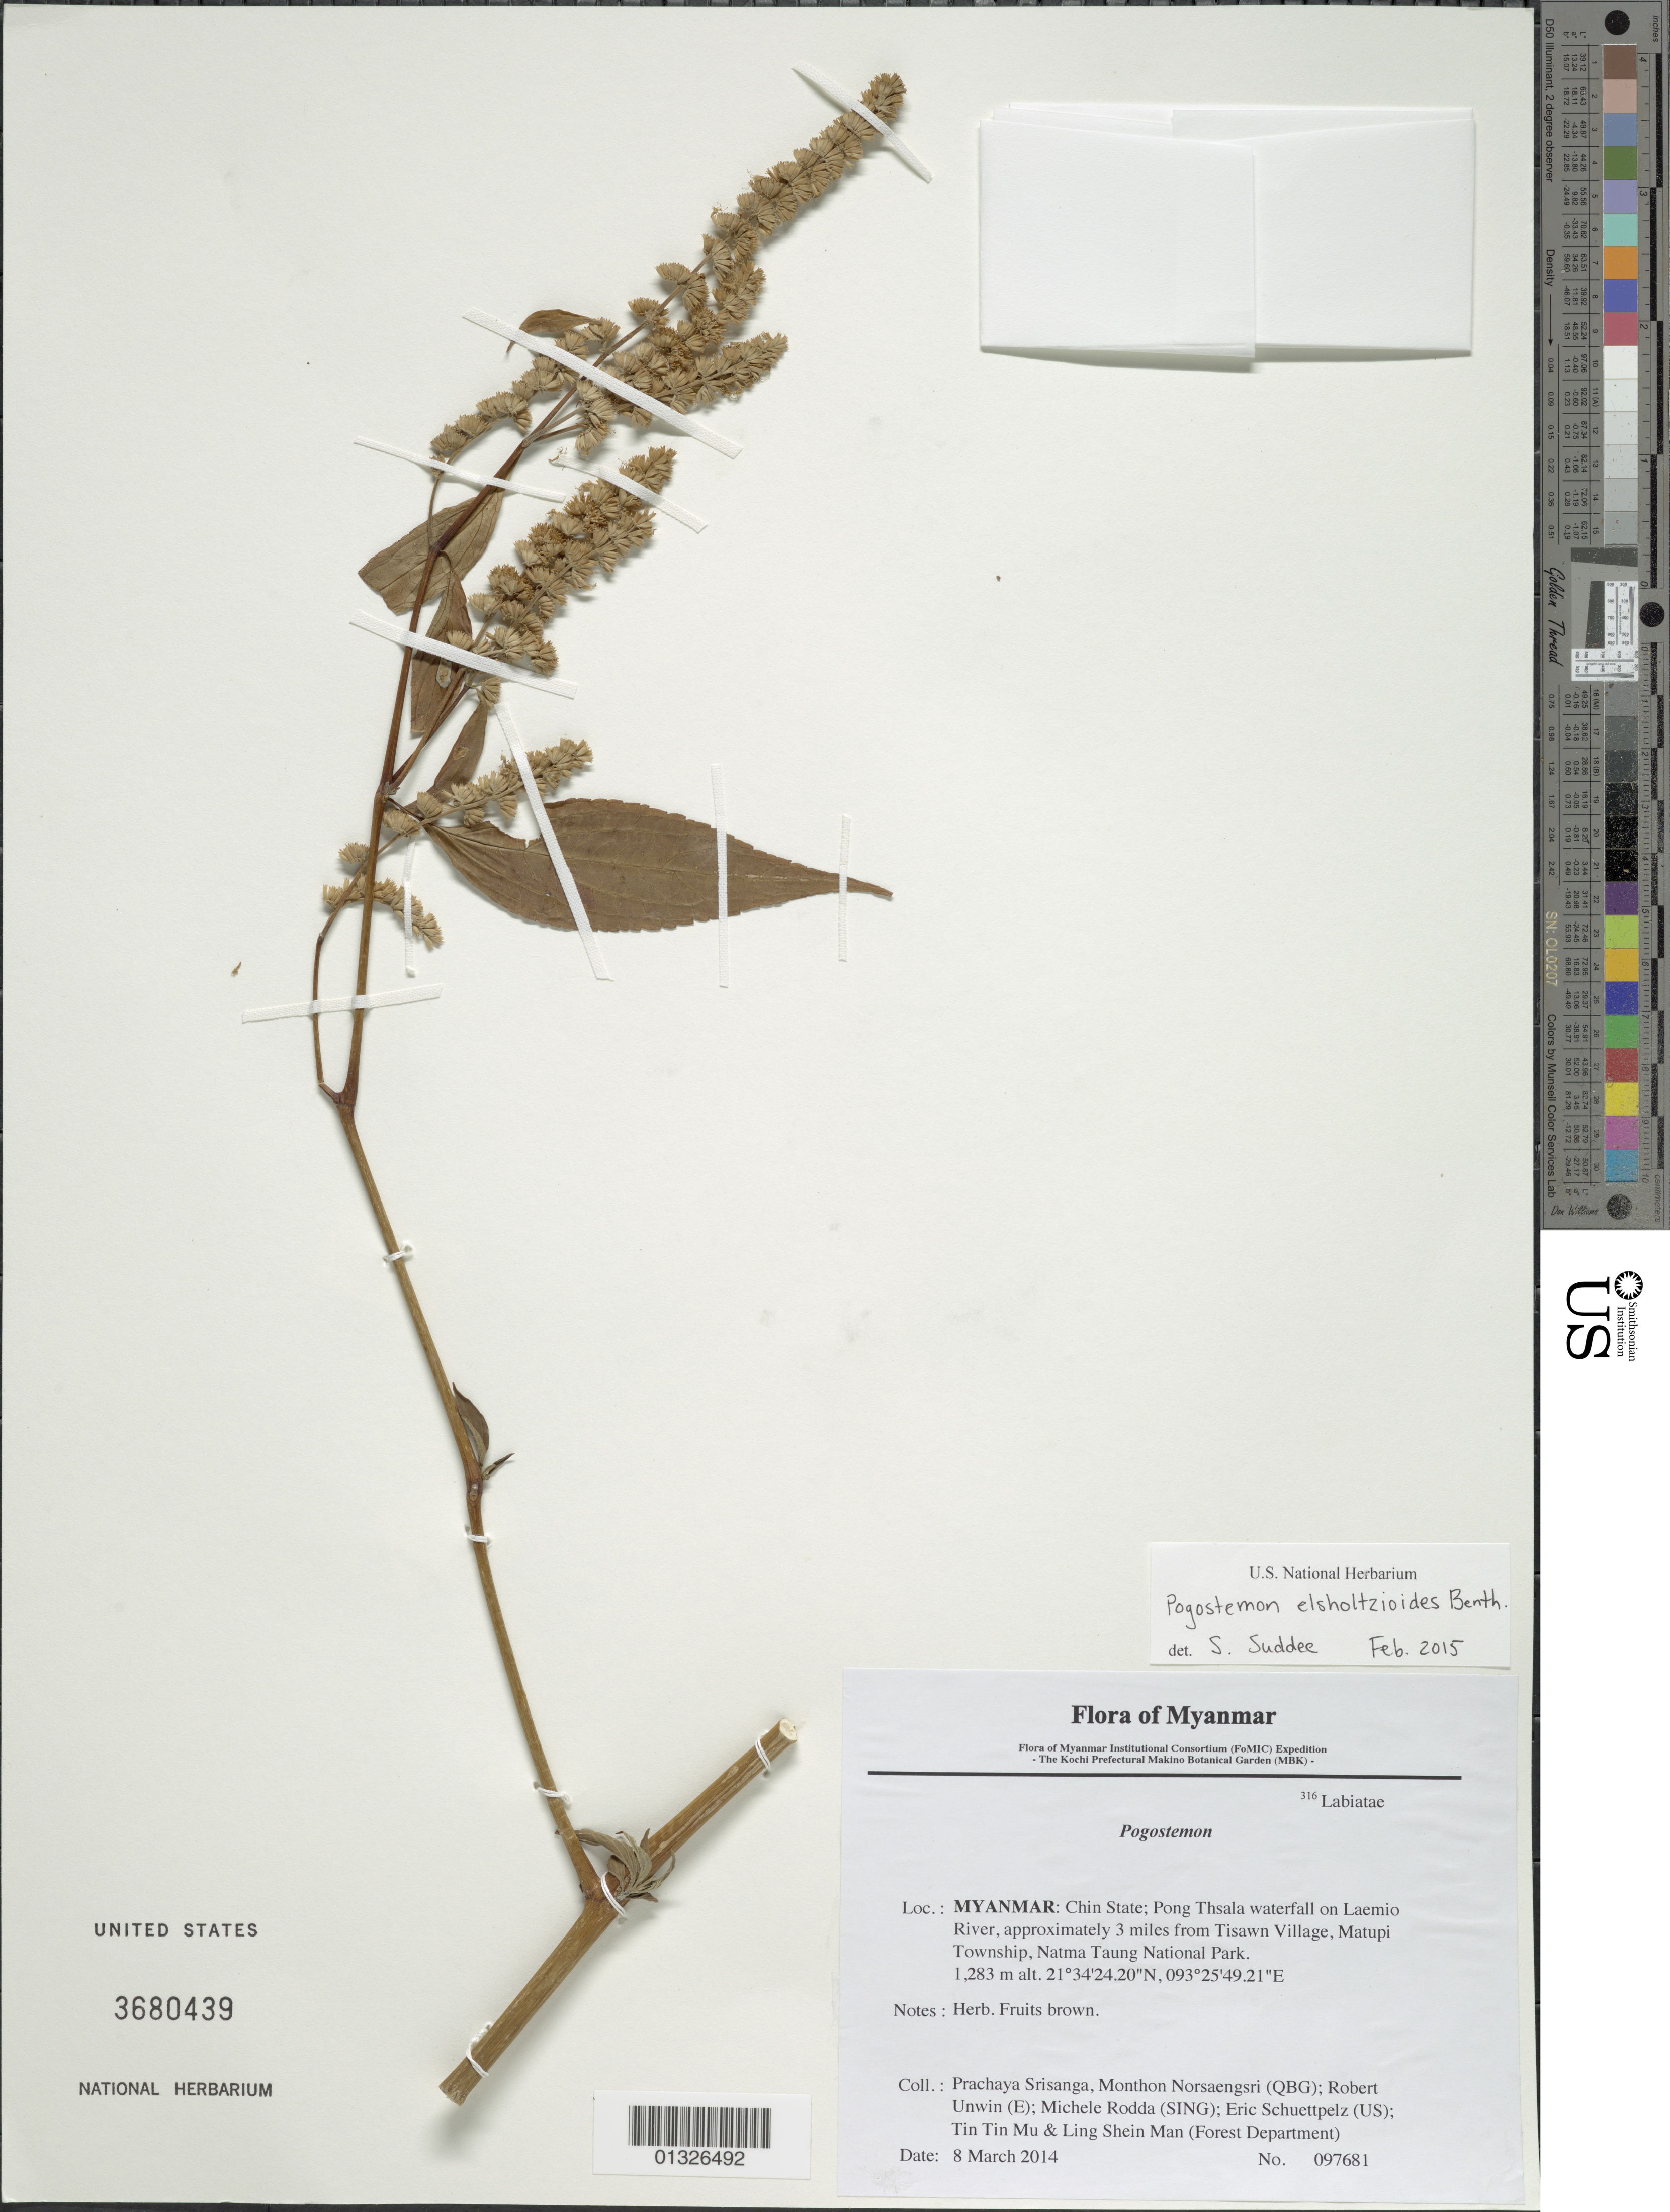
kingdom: Plantae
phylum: Tracheophyta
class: Magnoliopsida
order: Lamiales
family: Lamiaceae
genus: Pogostemon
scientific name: Pogostemon elsholtzioides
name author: Benth.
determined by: Suddee, S.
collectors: P. Srisanga, M. Norsaengsri, R. Unwin, M. Rodda, E. Schuettpelz, Tin Tin Mu & Ling Shein Man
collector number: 97681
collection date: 2014-03-08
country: Myanmar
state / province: Chin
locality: Pong Thsala waterfall on Laemio River, approximately 3 miles from Tisawn Village, Matupi Township, Natma Taung National Park.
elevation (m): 1283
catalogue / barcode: US 3680439